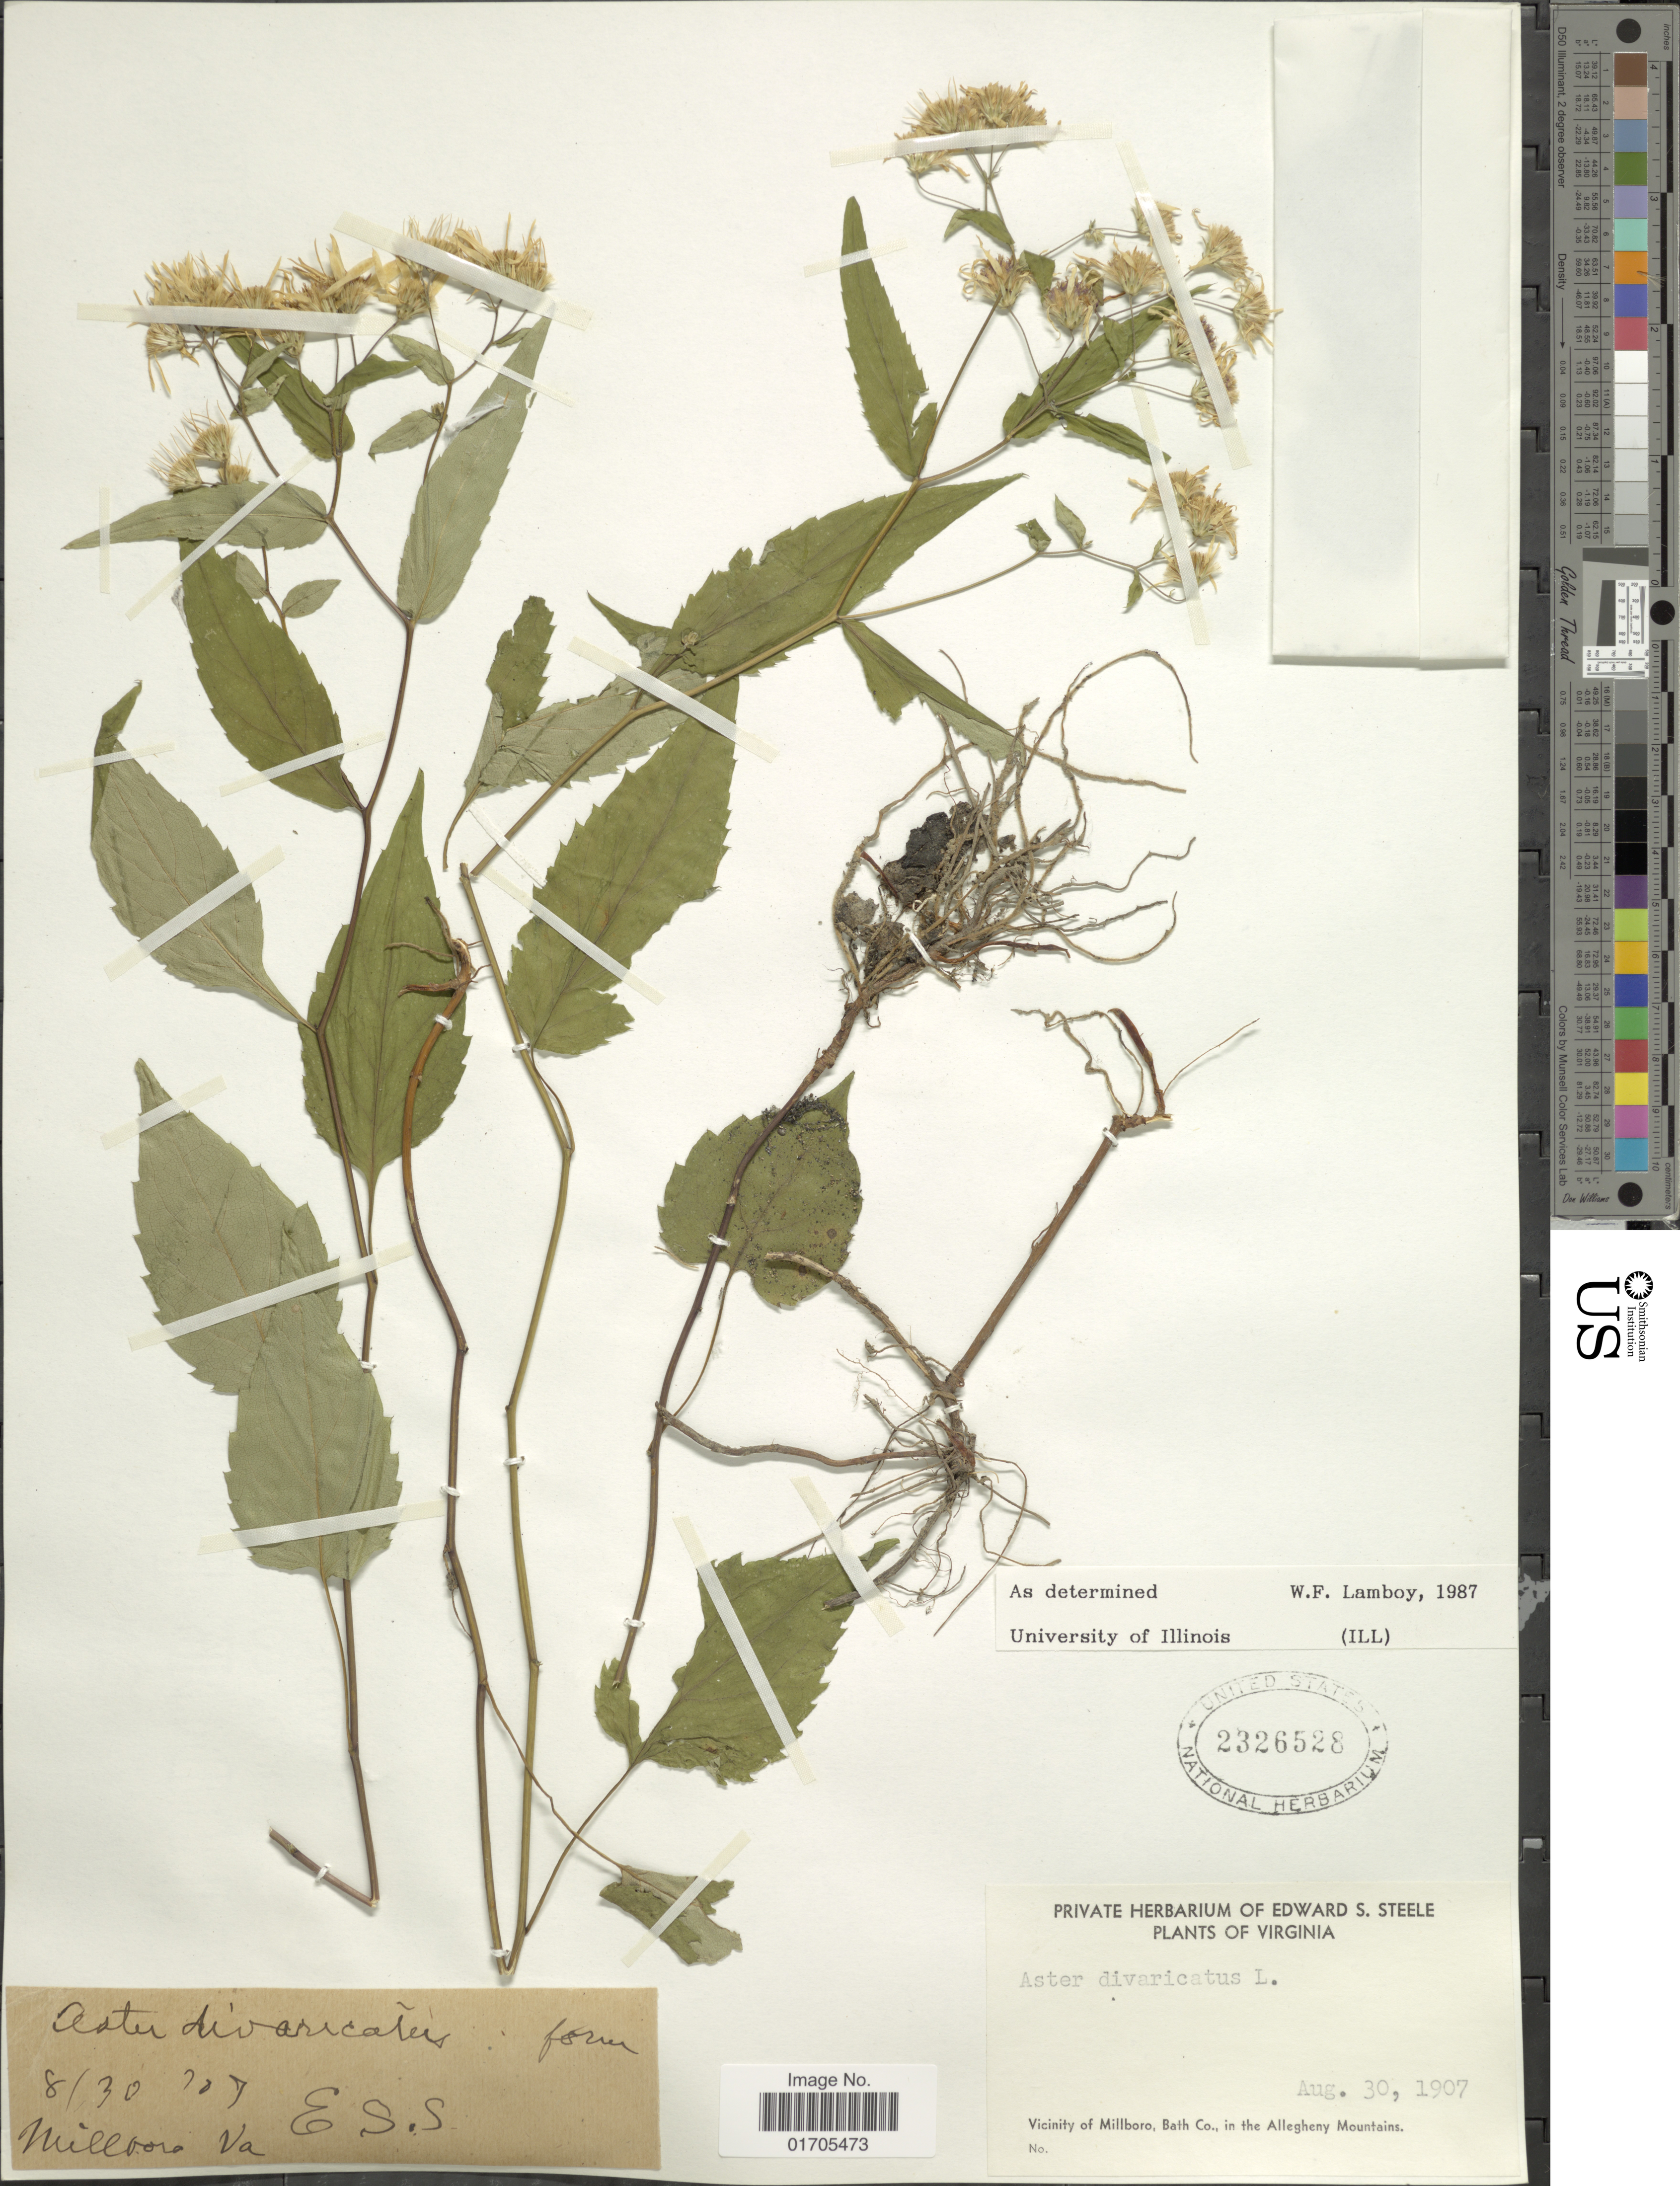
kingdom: Plantae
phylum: Tracheophyta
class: Magnoliopsida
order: Asterales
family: Asteraceae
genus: Eurybia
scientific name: Eurybia divaricata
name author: (L.) G.L. Nesom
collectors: E. Steele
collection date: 1907-08-30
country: United States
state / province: Virginia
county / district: Bath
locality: Virginia. Vicinity of Millboro, Bath Co., in the Allegheny Mountains.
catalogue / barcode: US 2326528